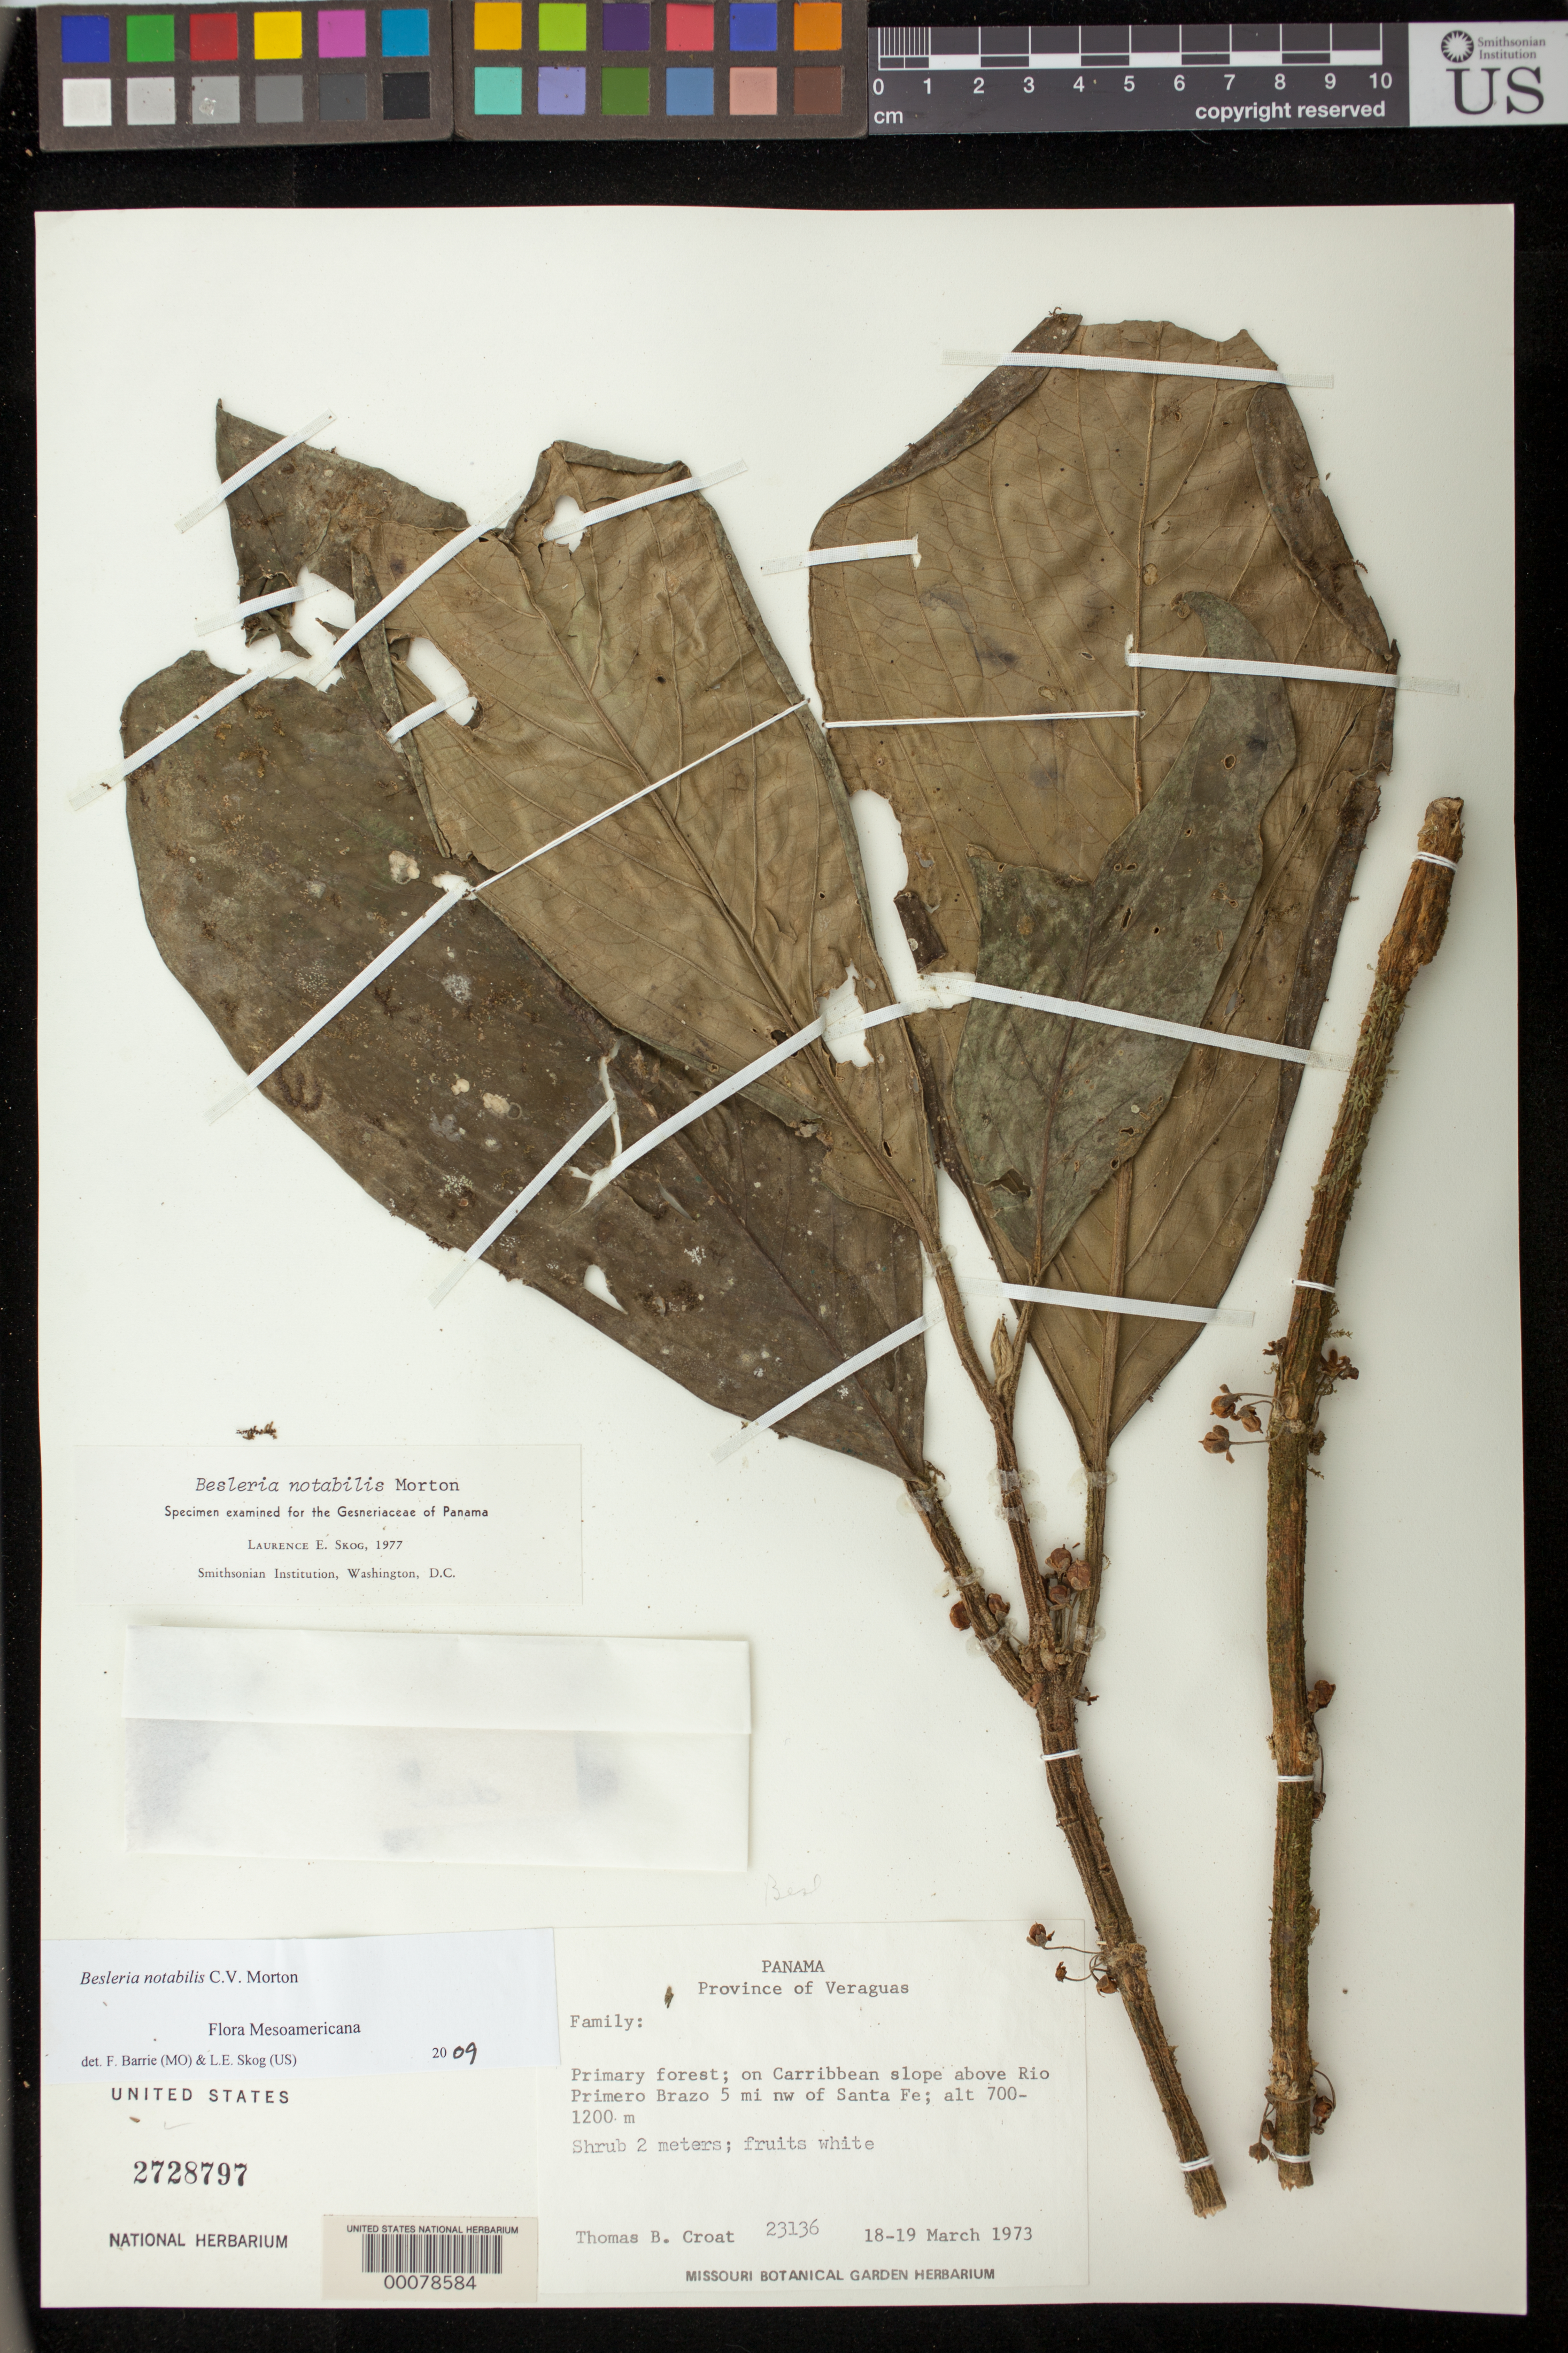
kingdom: Plantae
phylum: Tracheophyta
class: Magnoliopsida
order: Lamiales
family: Gesneriaceae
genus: Besleria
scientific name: Besleria notabilis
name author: C.V. Morton in Standl.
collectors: T. B. Croat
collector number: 23136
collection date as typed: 18-19 Mar 1973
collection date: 1973-03-18/1973-03-19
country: Panama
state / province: Veraguas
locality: On Caribbean slope above Rio Primero Brazo 5 mi NW of Santa Fe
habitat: Primary forest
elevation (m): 700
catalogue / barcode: US 2728797